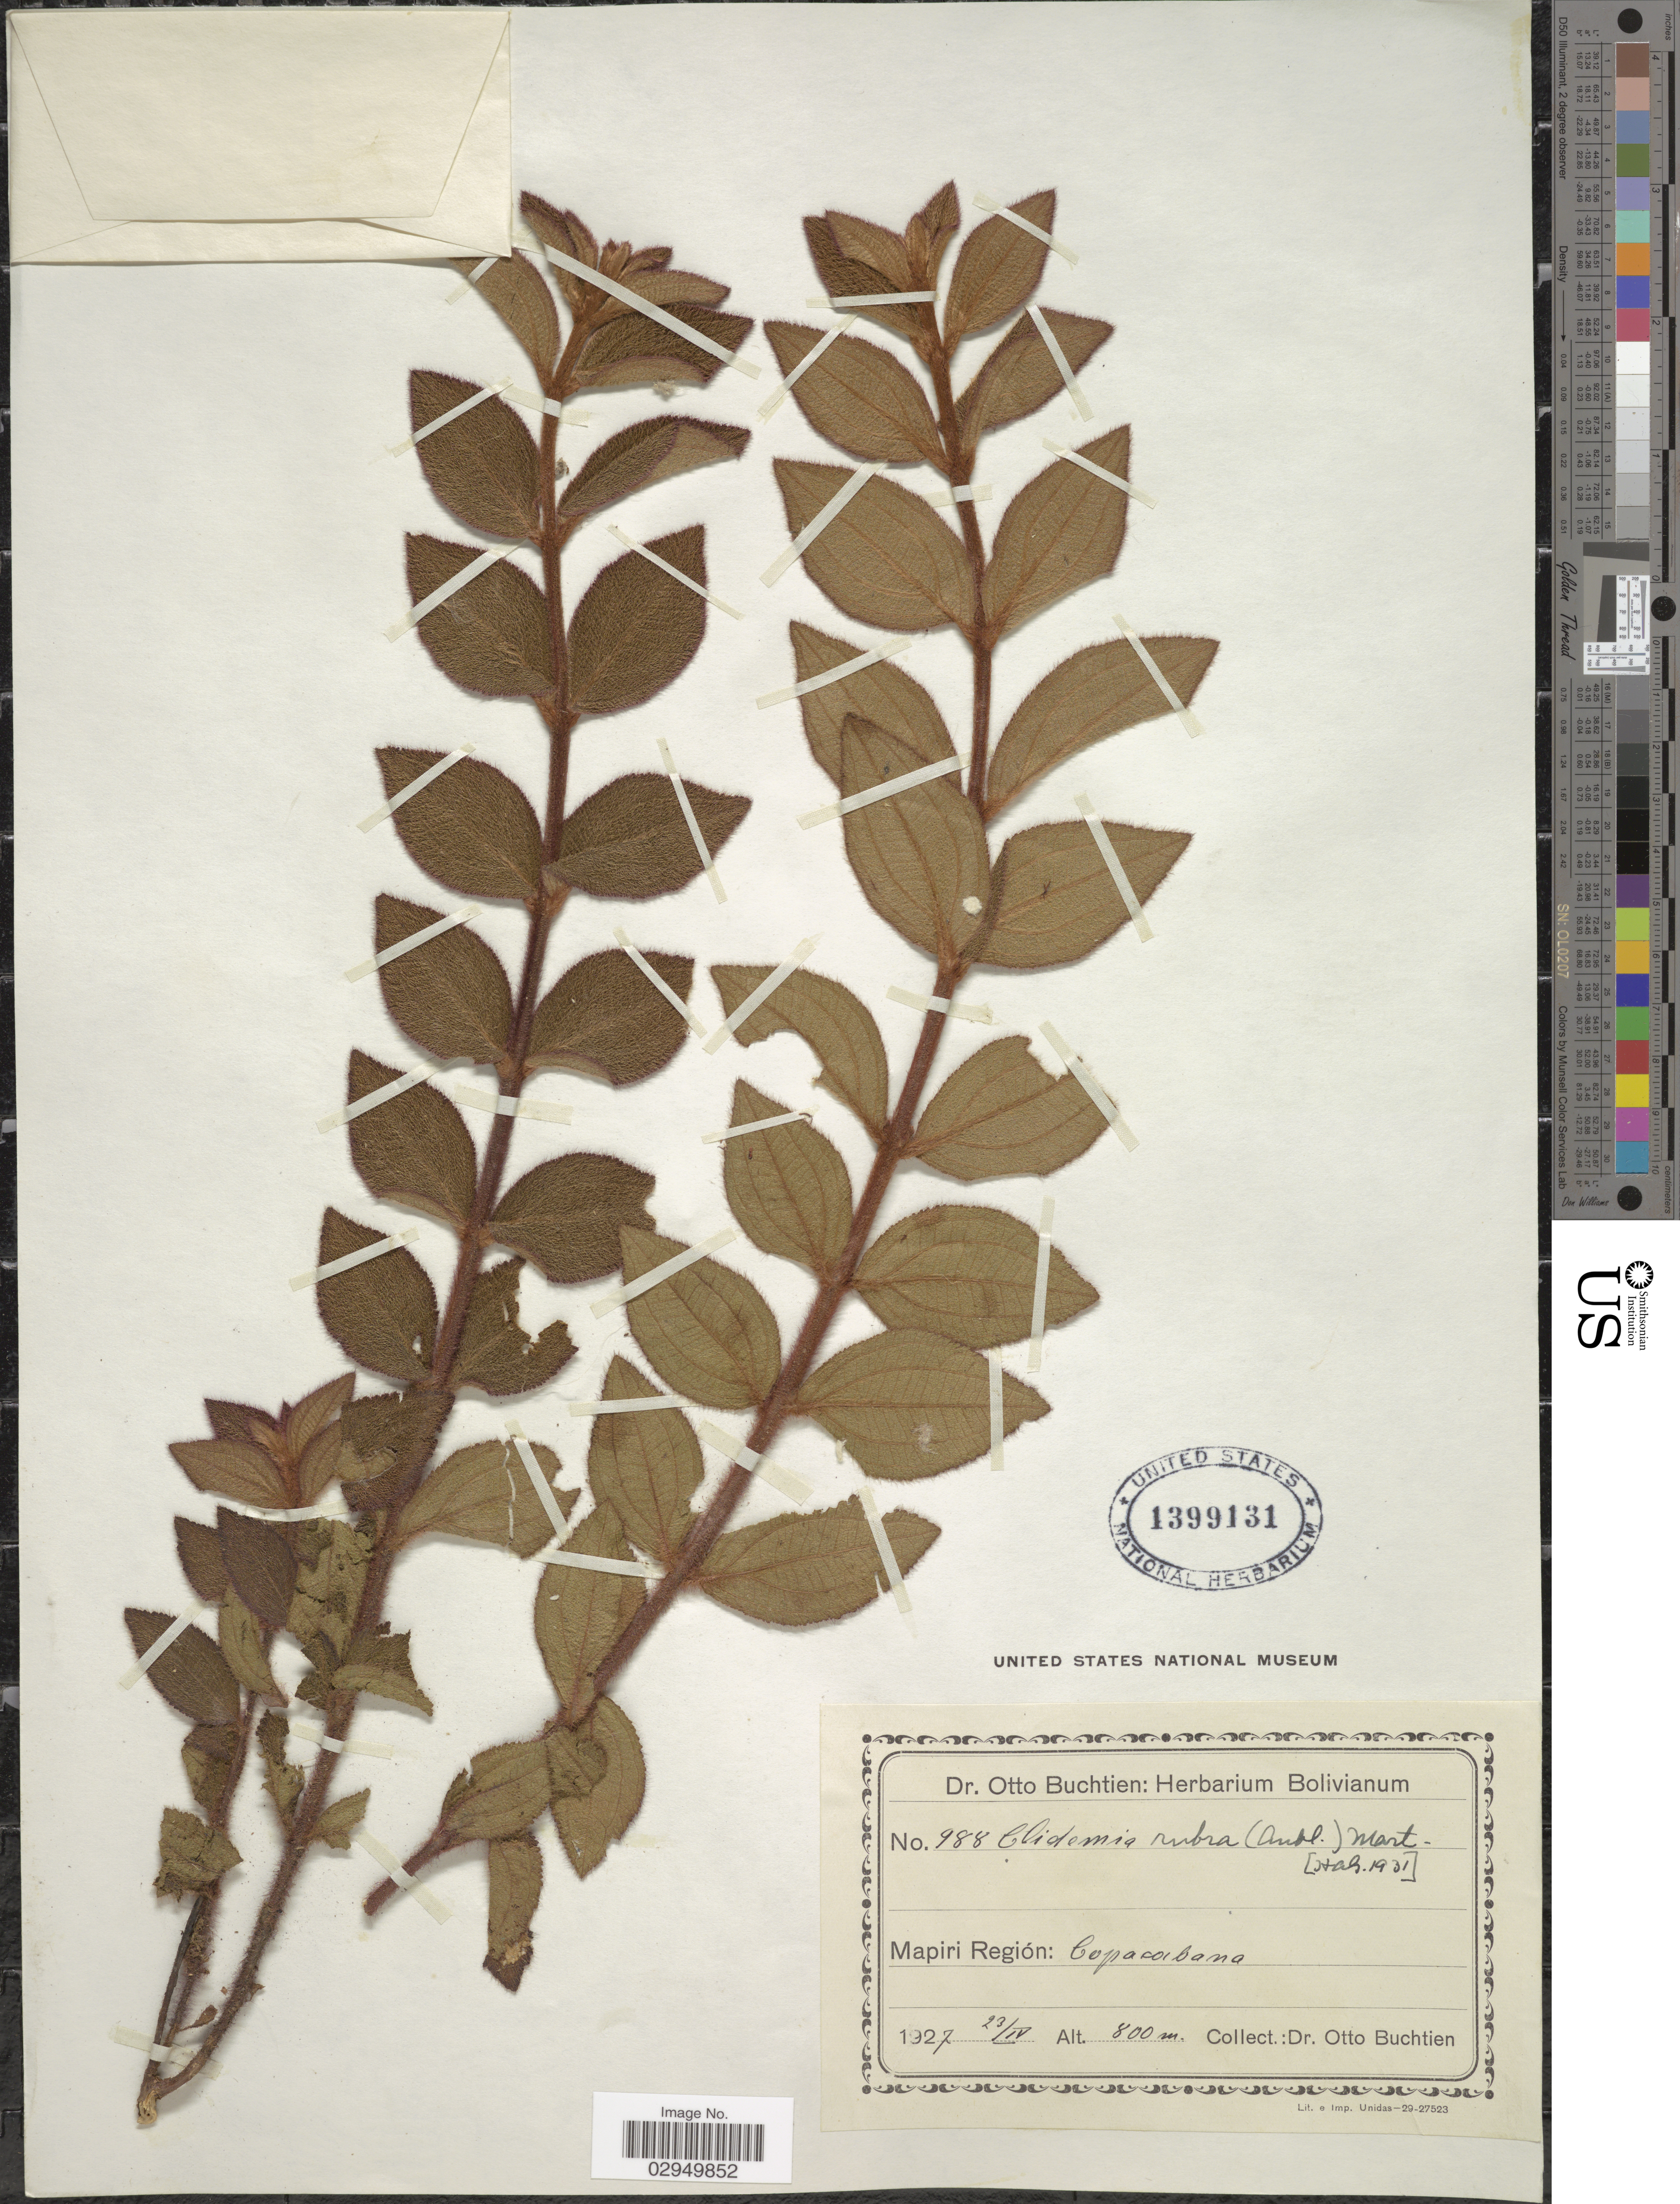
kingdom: Plantae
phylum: Tracheophyta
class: Magnoliopsida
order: Myrtales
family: Melastomataceae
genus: Clidemia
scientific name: Clidemia sericea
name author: D. Don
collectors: O. Buchtien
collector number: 988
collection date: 1927-04-23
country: Bolivia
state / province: La Paz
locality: Mapiri Región: Copacabana.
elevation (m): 800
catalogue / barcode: US 1399131